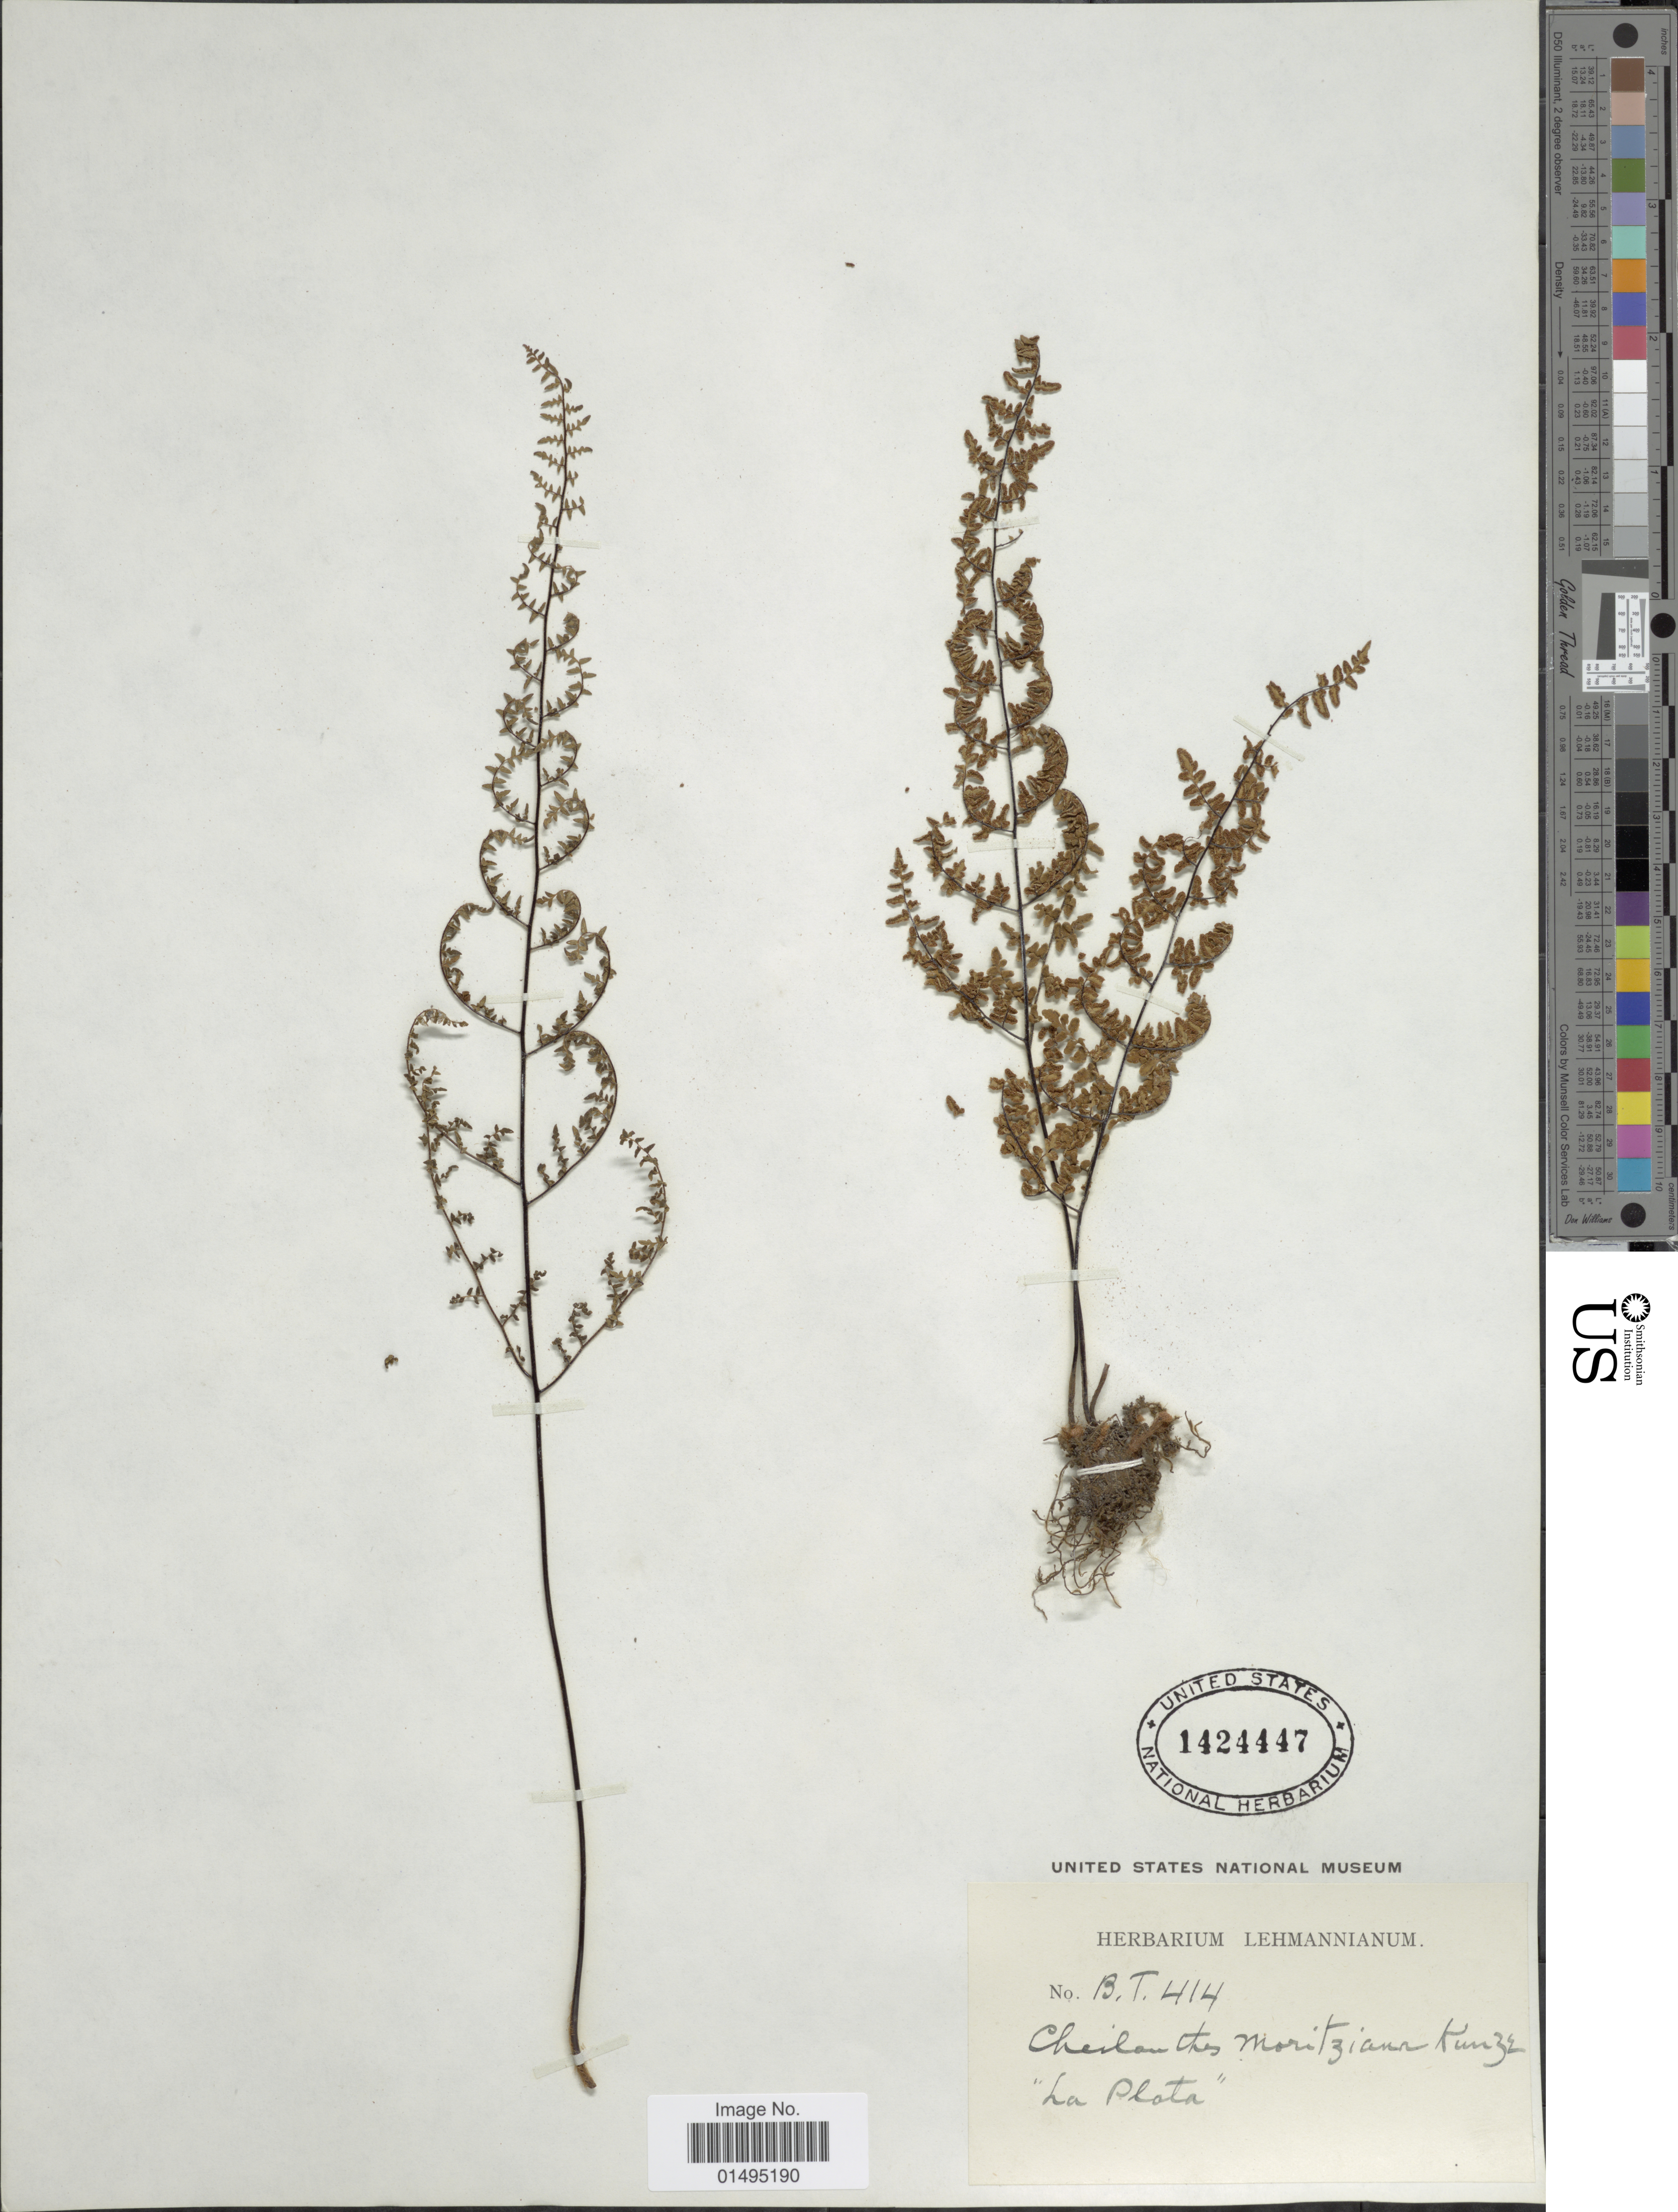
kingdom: Plantae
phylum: Tracheophyta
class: Polypodiopsida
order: Polypodiales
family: Pteridaceae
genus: Myriopteris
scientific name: Myriopteris microphylla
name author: (Sw.) Grusz & Windham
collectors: ex herb. Lehmannianum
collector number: BT414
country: Ecuador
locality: La Plata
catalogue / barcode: US 1424447